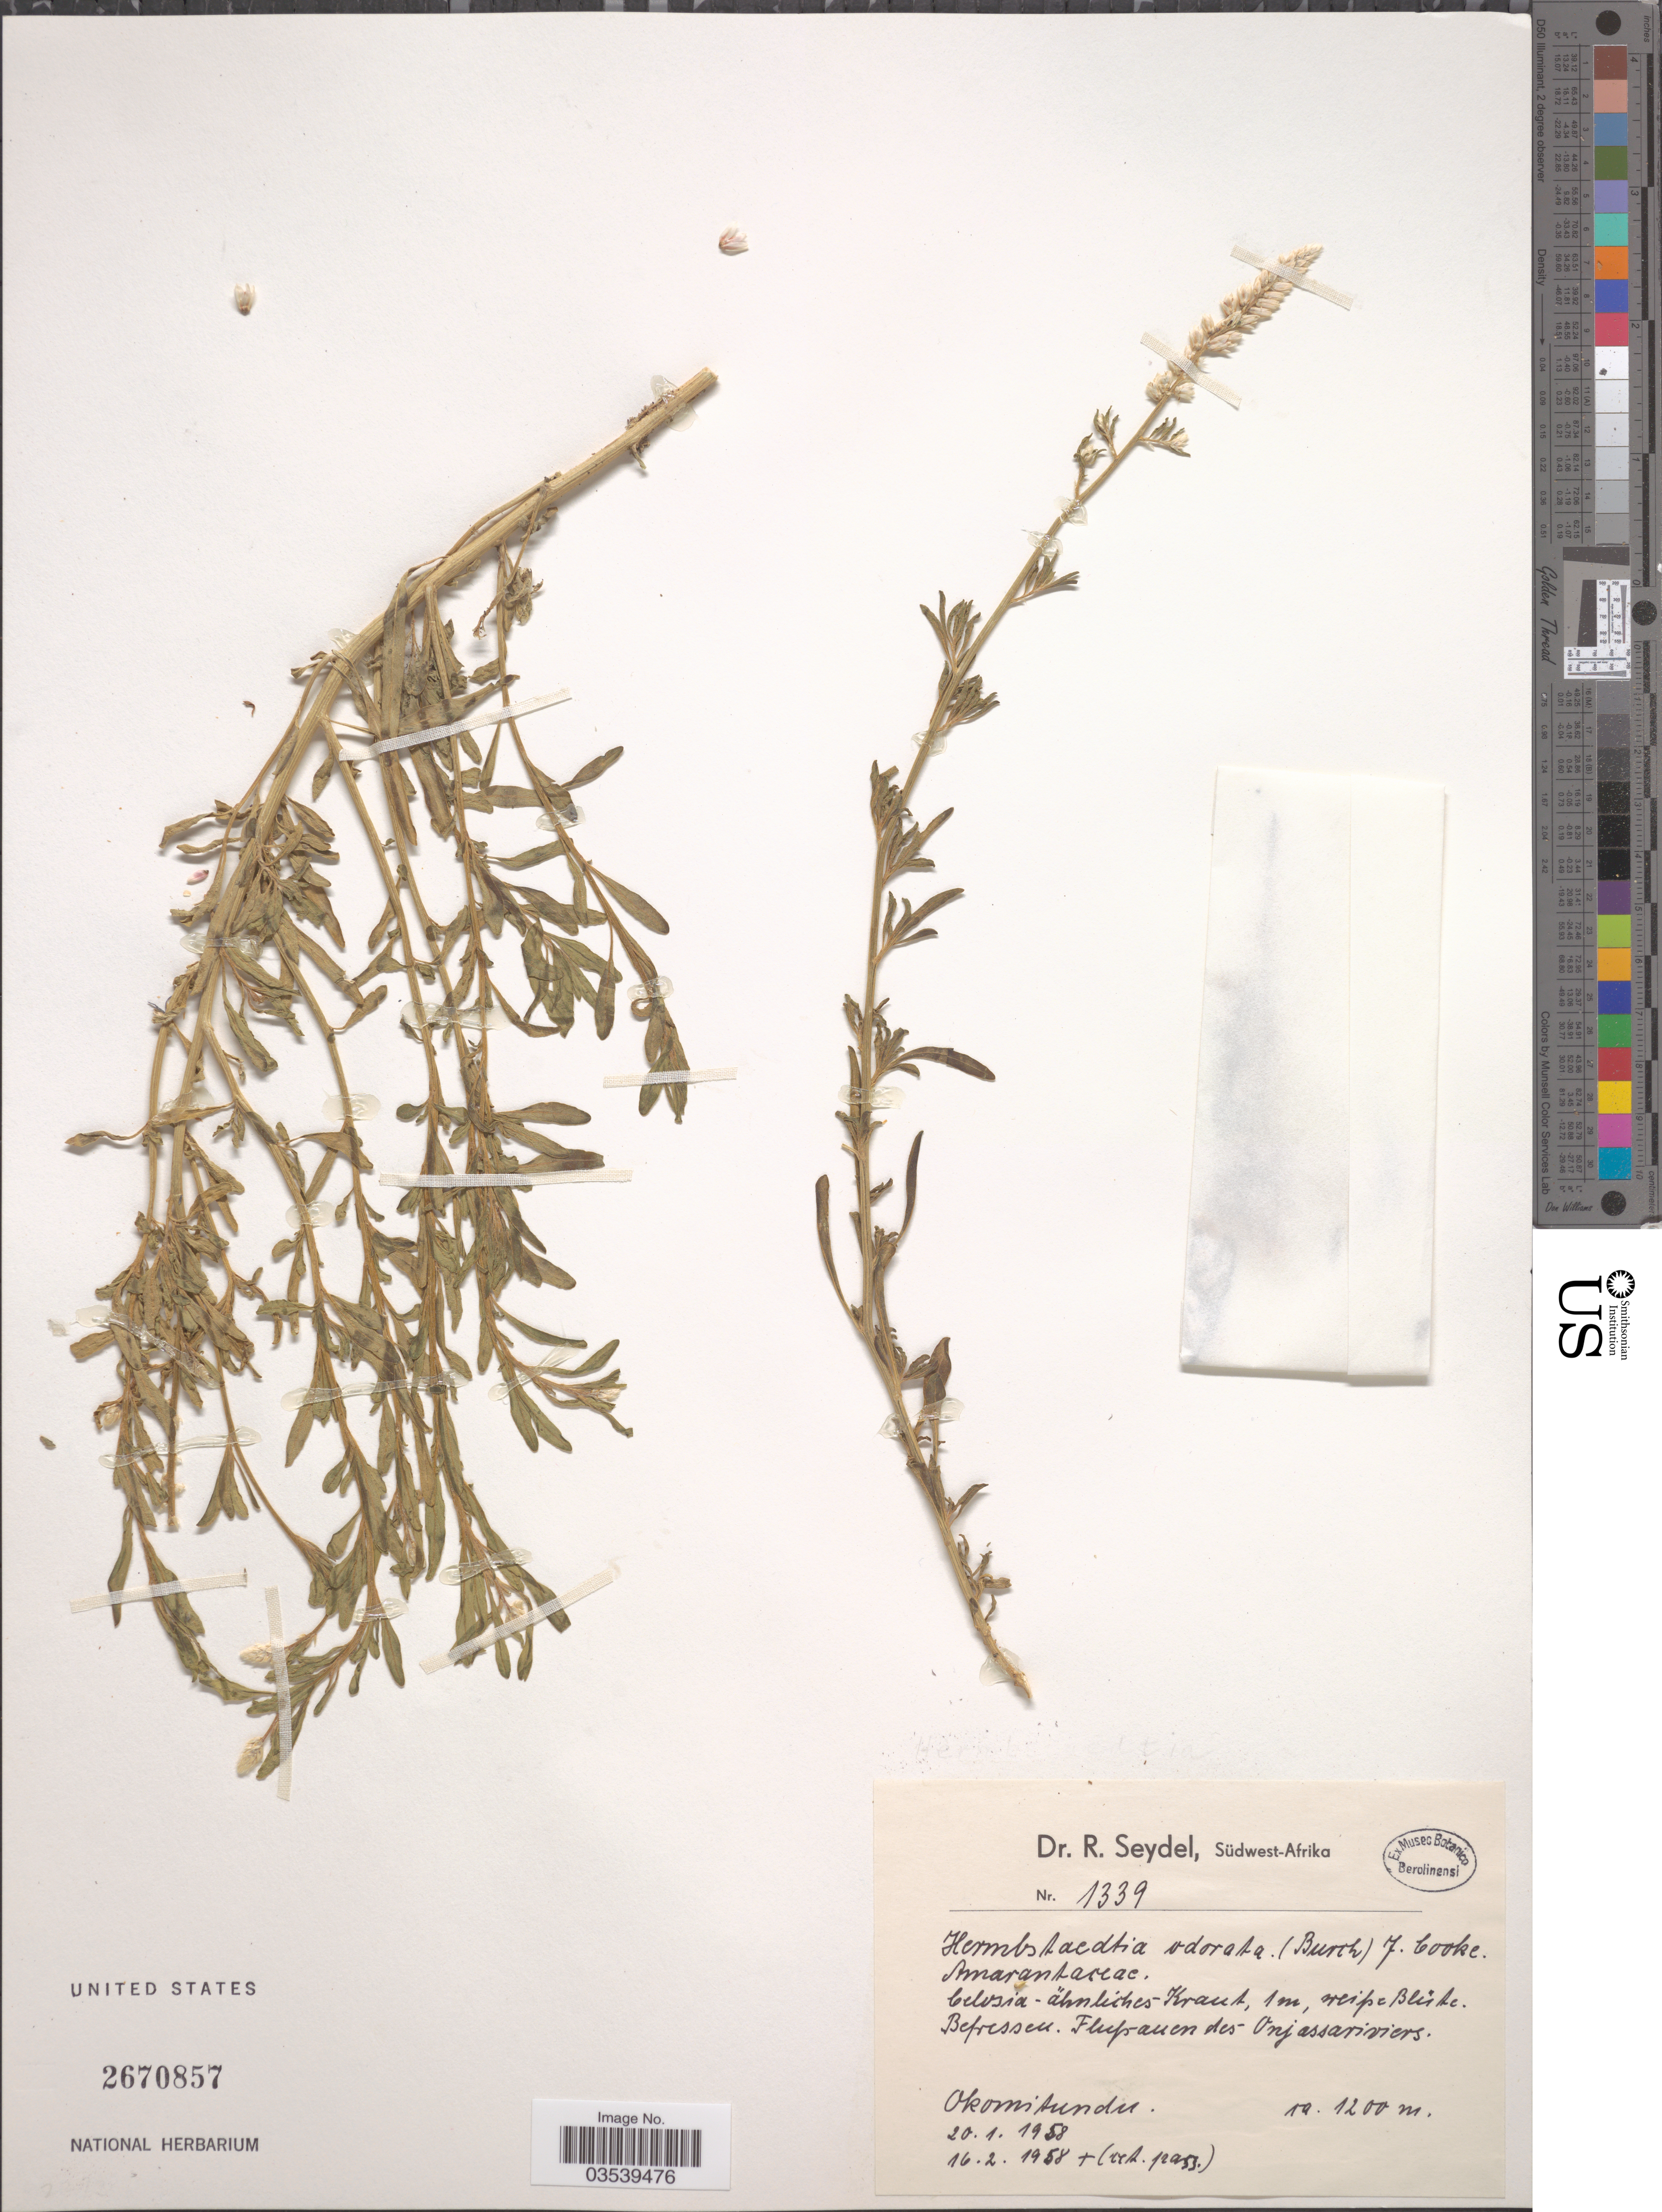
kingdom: Plantae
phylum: Tracheophyta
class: Magnoliopsida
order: Caryophyllales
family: Amaranthaceae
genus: Hermbstaedtia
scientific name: Hermbstaedtia odorata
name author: (Burch.) T. Cooke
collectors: R. Seydel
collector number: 1339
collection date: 1958-01-20/1958-02-16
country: Namibia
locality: Südwest-Afrika. Okomisundu.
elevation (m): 1200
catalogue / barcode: US 2670857